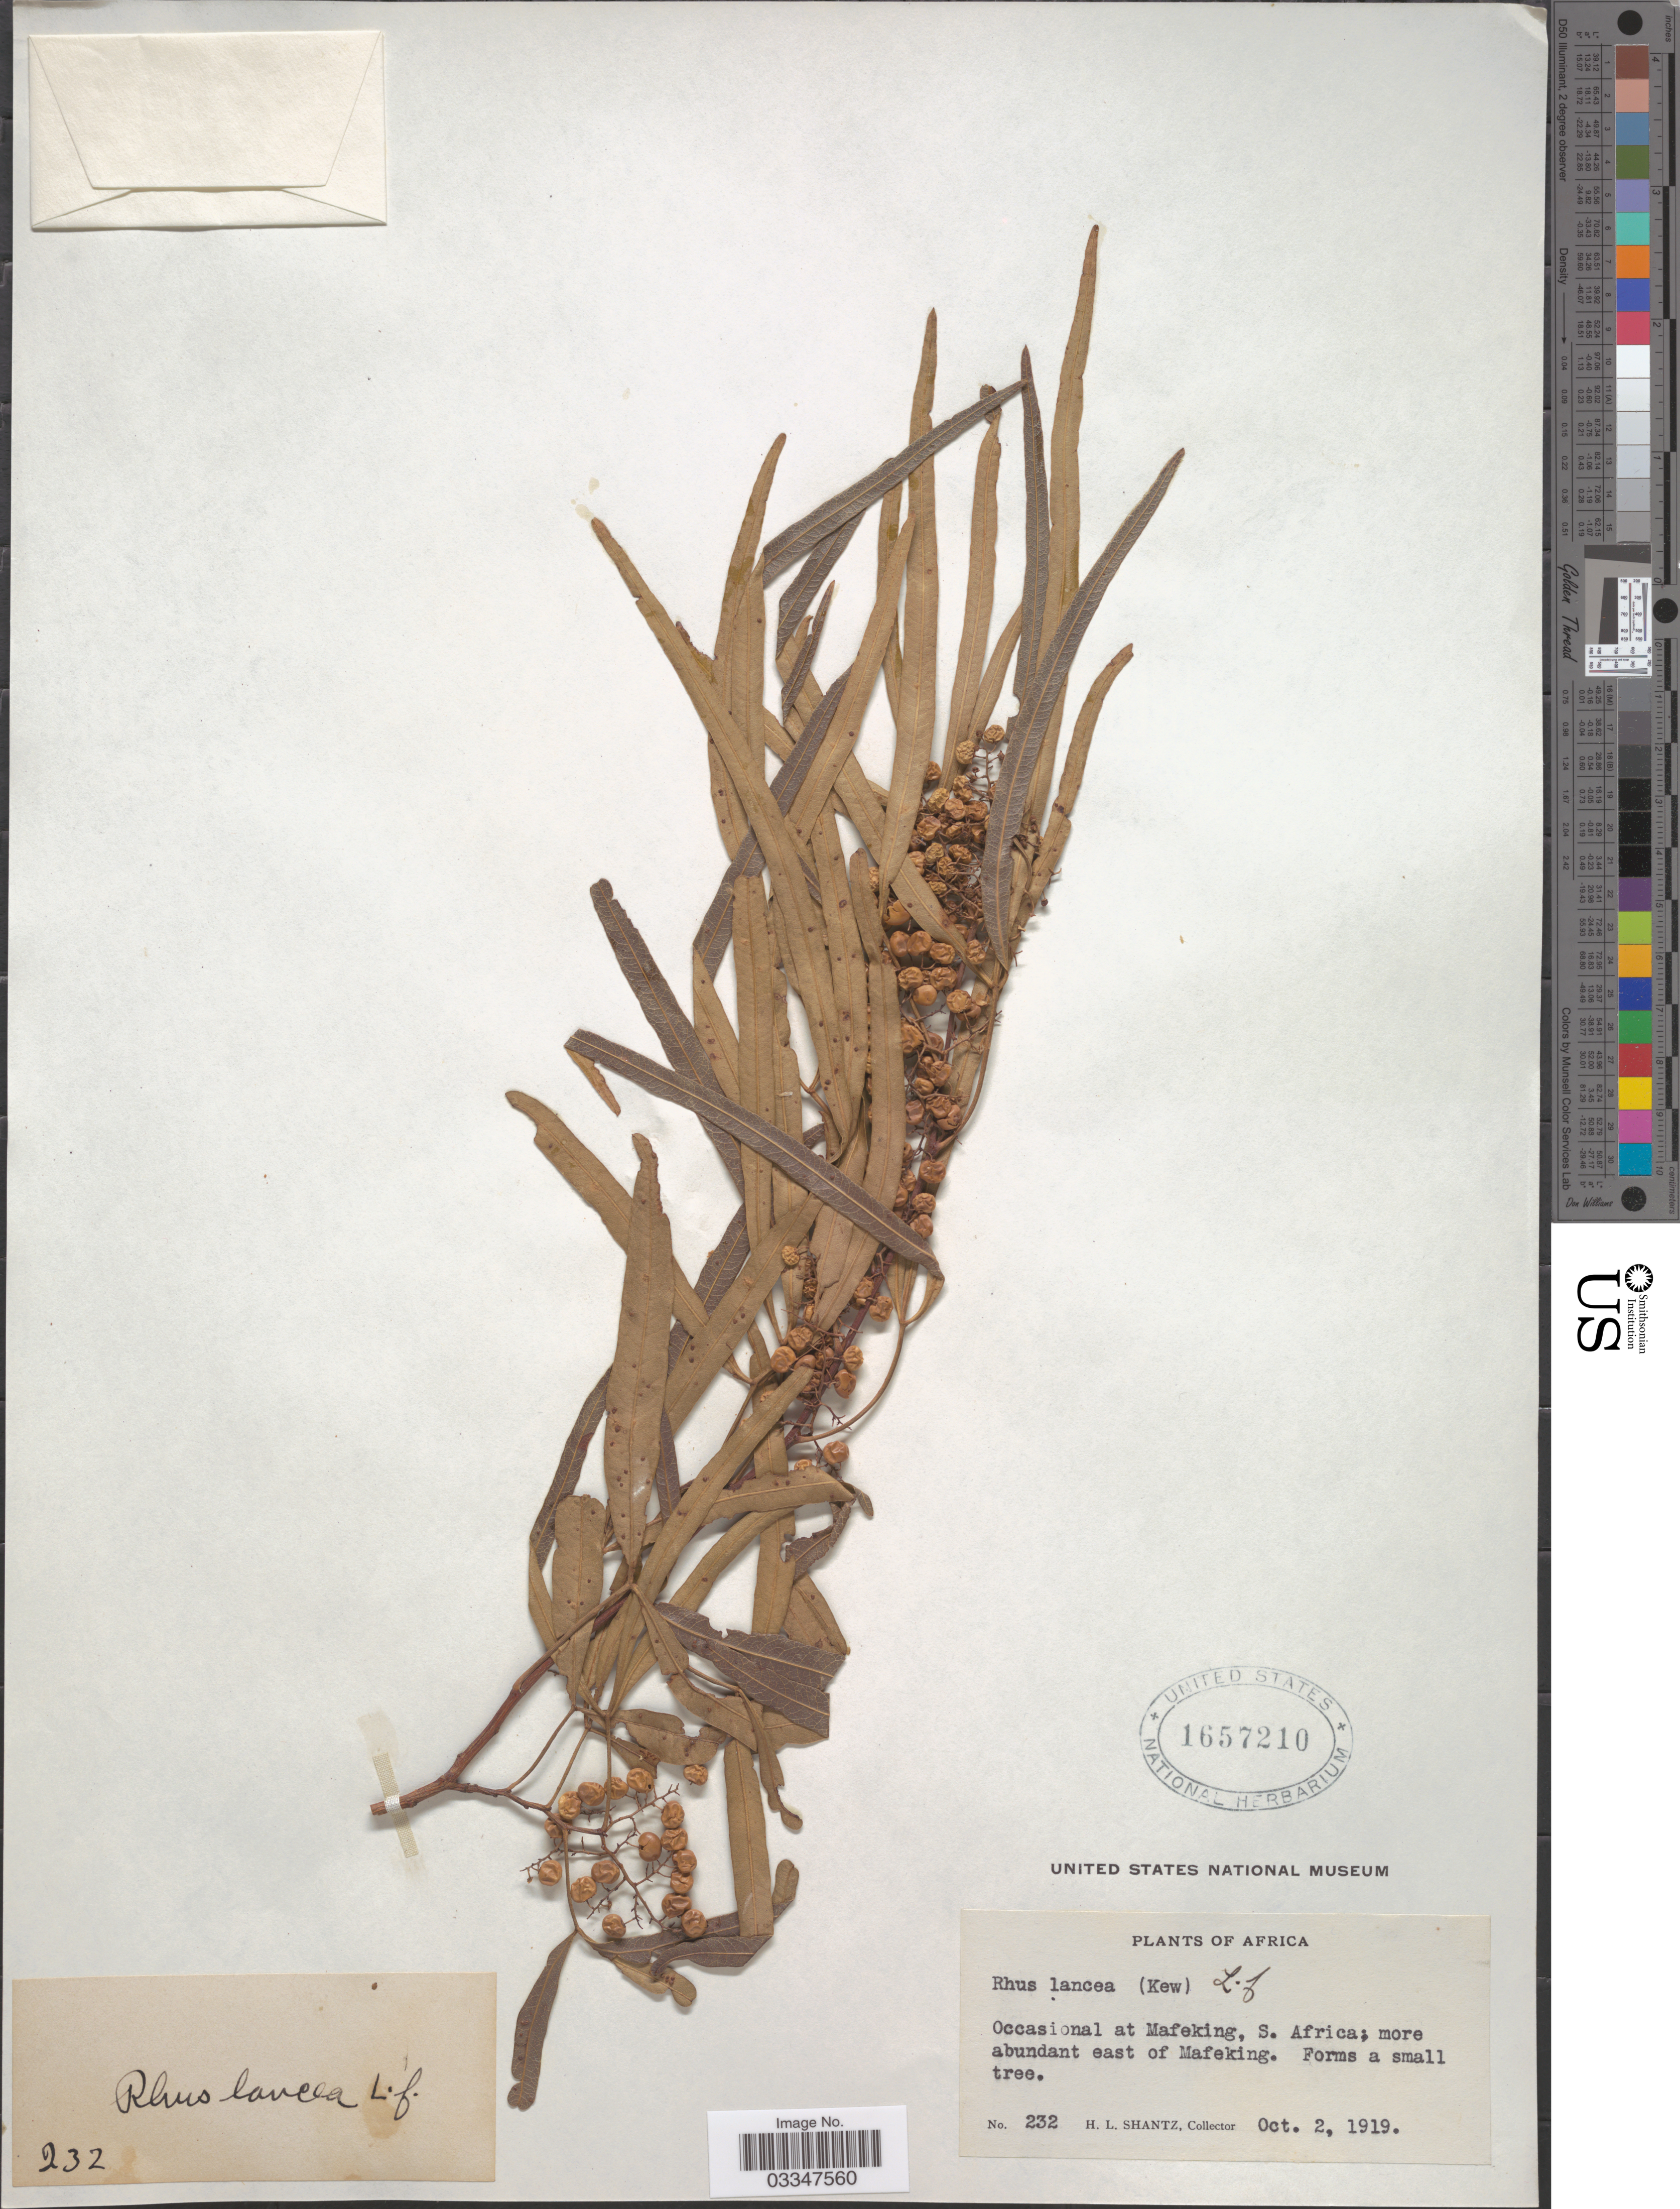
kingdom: Plantae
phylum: Tracheophyta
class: Magnoliopsida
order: Sapindales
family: Anacardiaceae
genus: Rhus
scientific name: Rhus lancea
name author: L. f.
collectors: H. Shantz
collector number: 232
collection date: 1919-10-02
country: South Africa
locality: Africa. Occasional at Mafeking, S. Africa.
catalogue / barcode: US 1657210